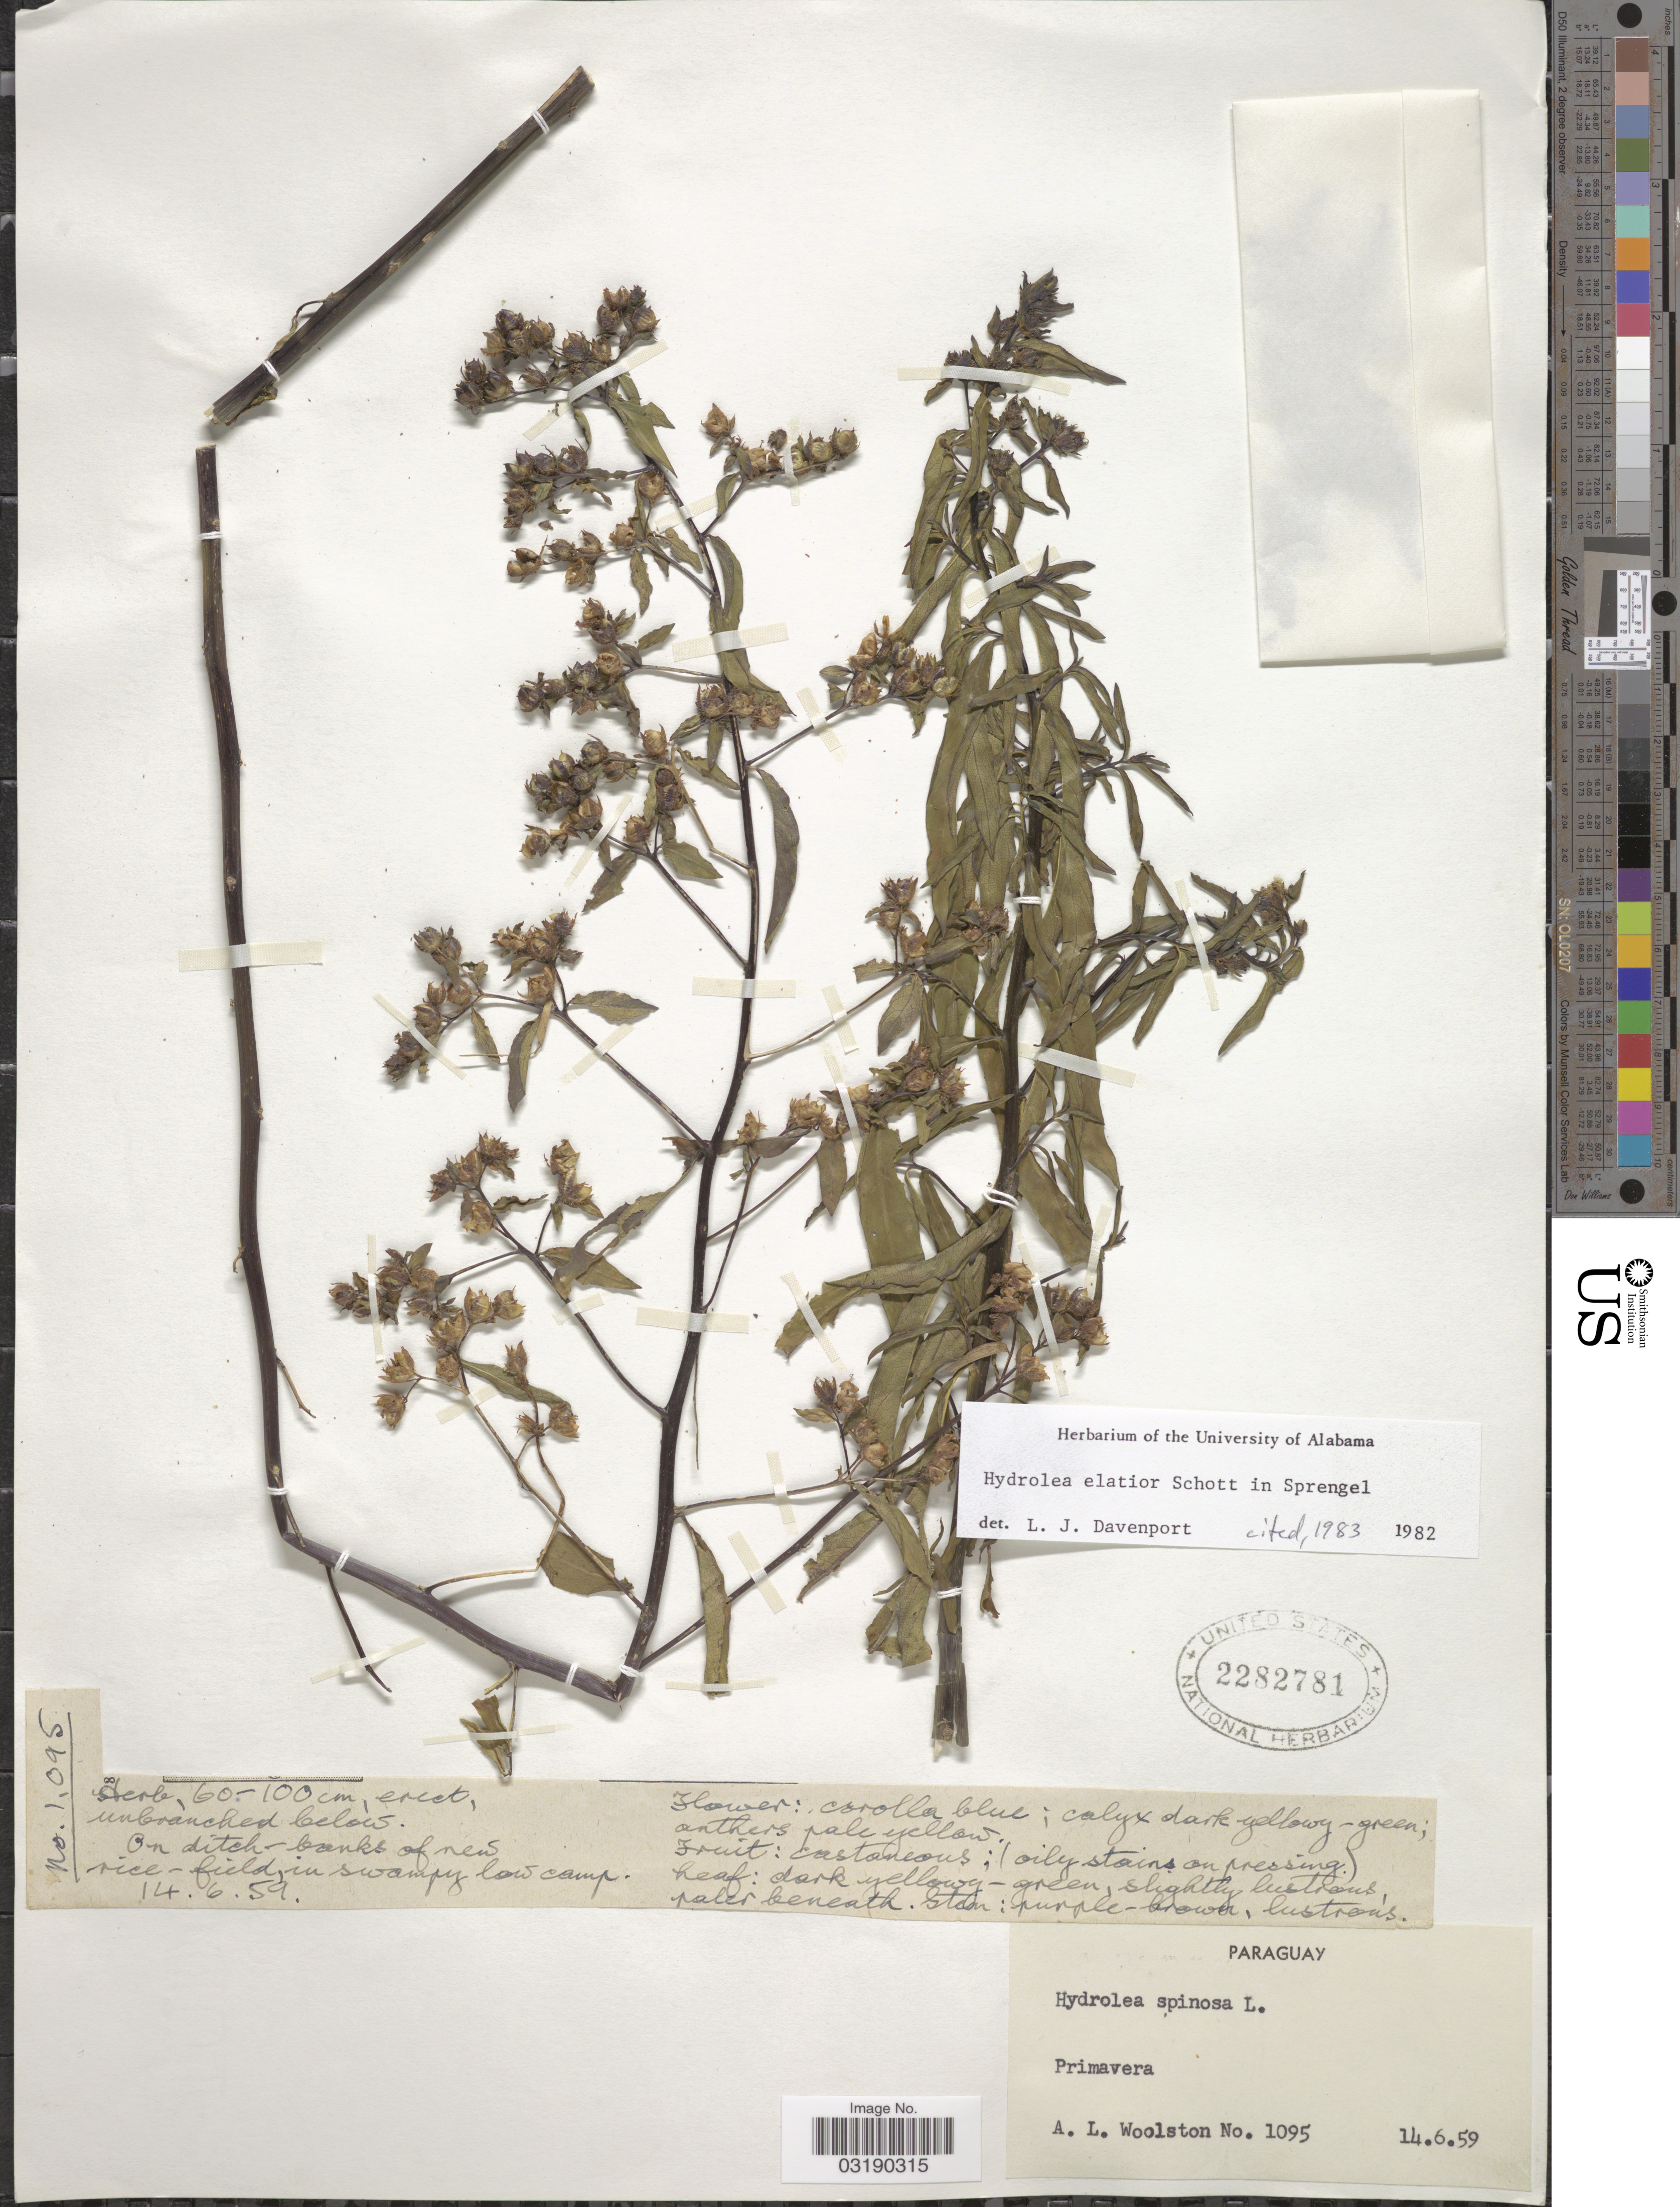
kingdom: Plantae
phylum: Tracheophyta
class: Magnoliopsida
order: Solanales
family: Hydroleaceae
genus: Hydrolea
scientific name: Hydrolea elatior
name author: Schott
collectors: A. Woolston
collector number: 1095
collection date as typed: Transcribed d/m/y: 14/6/59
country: Paraguay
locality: Primavera.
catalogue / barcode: US 2282781